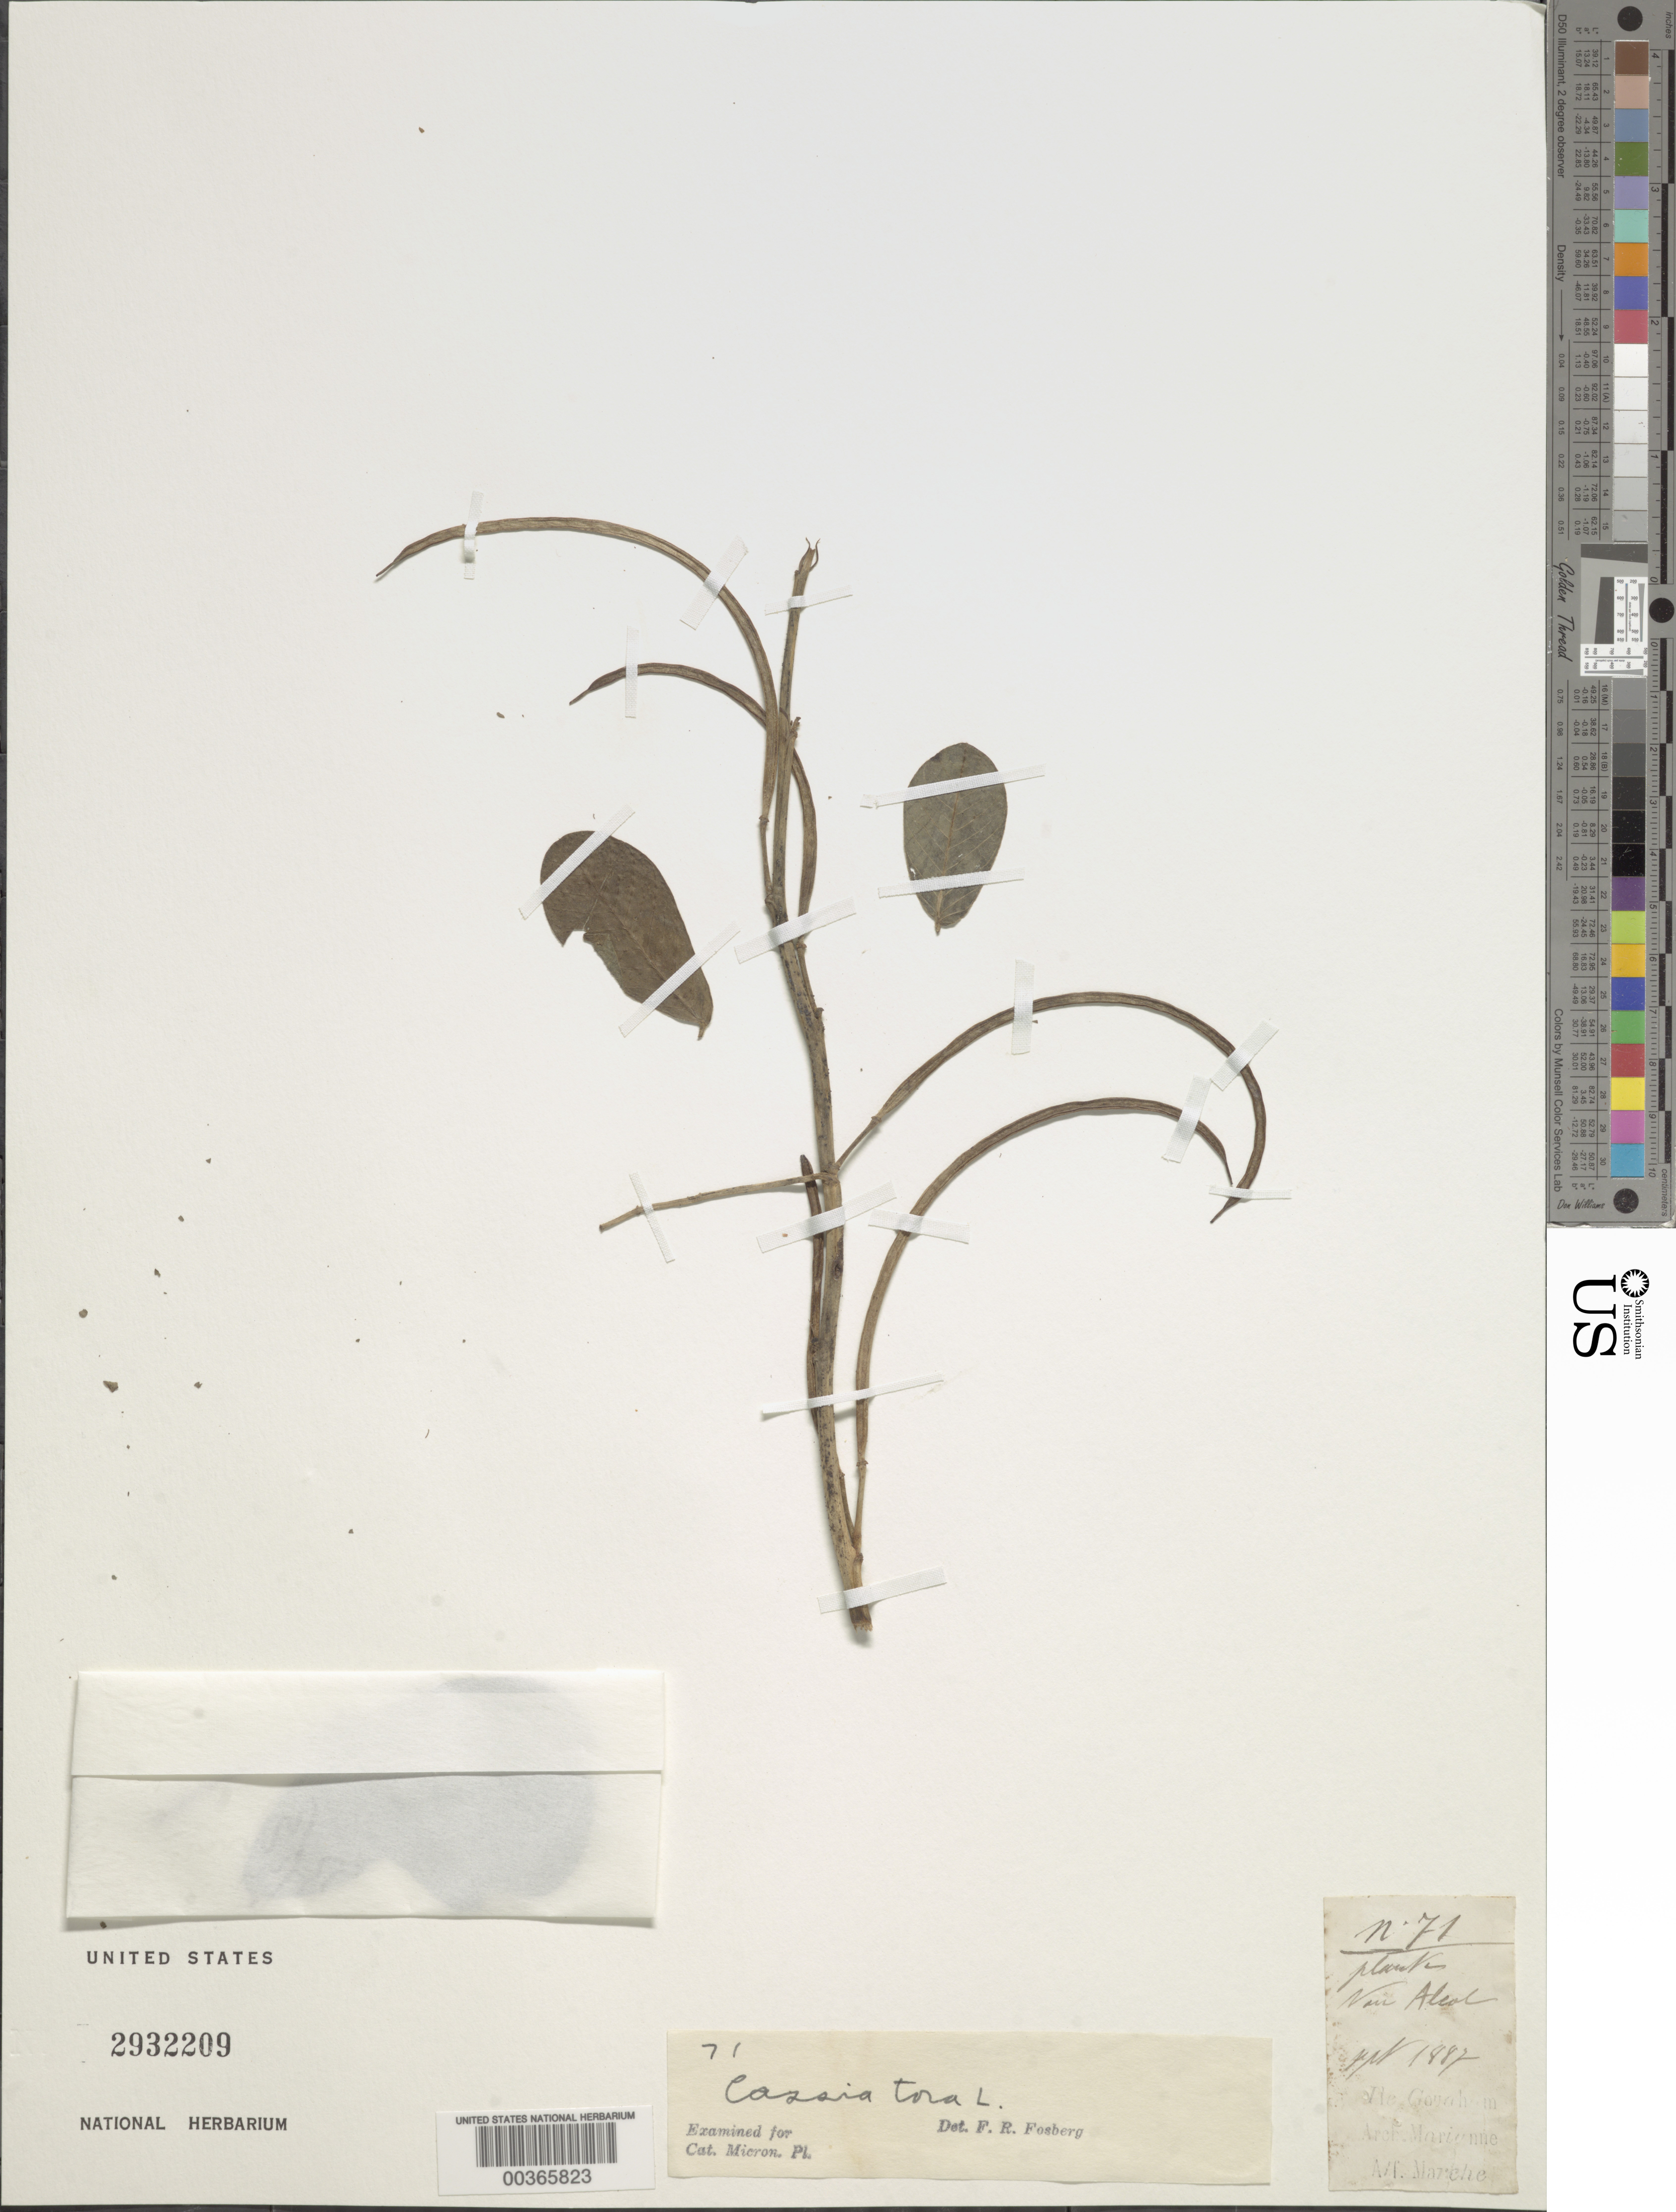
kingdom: Plantae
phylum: Tracheophyta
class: Magnoliopsida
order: Fabales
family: Fabaceae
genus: Senna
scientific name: Senna tora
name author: (L.) Roxb.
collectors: -. Van Aleal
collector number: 71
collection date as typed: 1887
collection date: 1887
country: Northern Mariana Islands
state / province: Northern Islands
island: Guguan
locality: Marche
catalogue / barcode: US 2932209